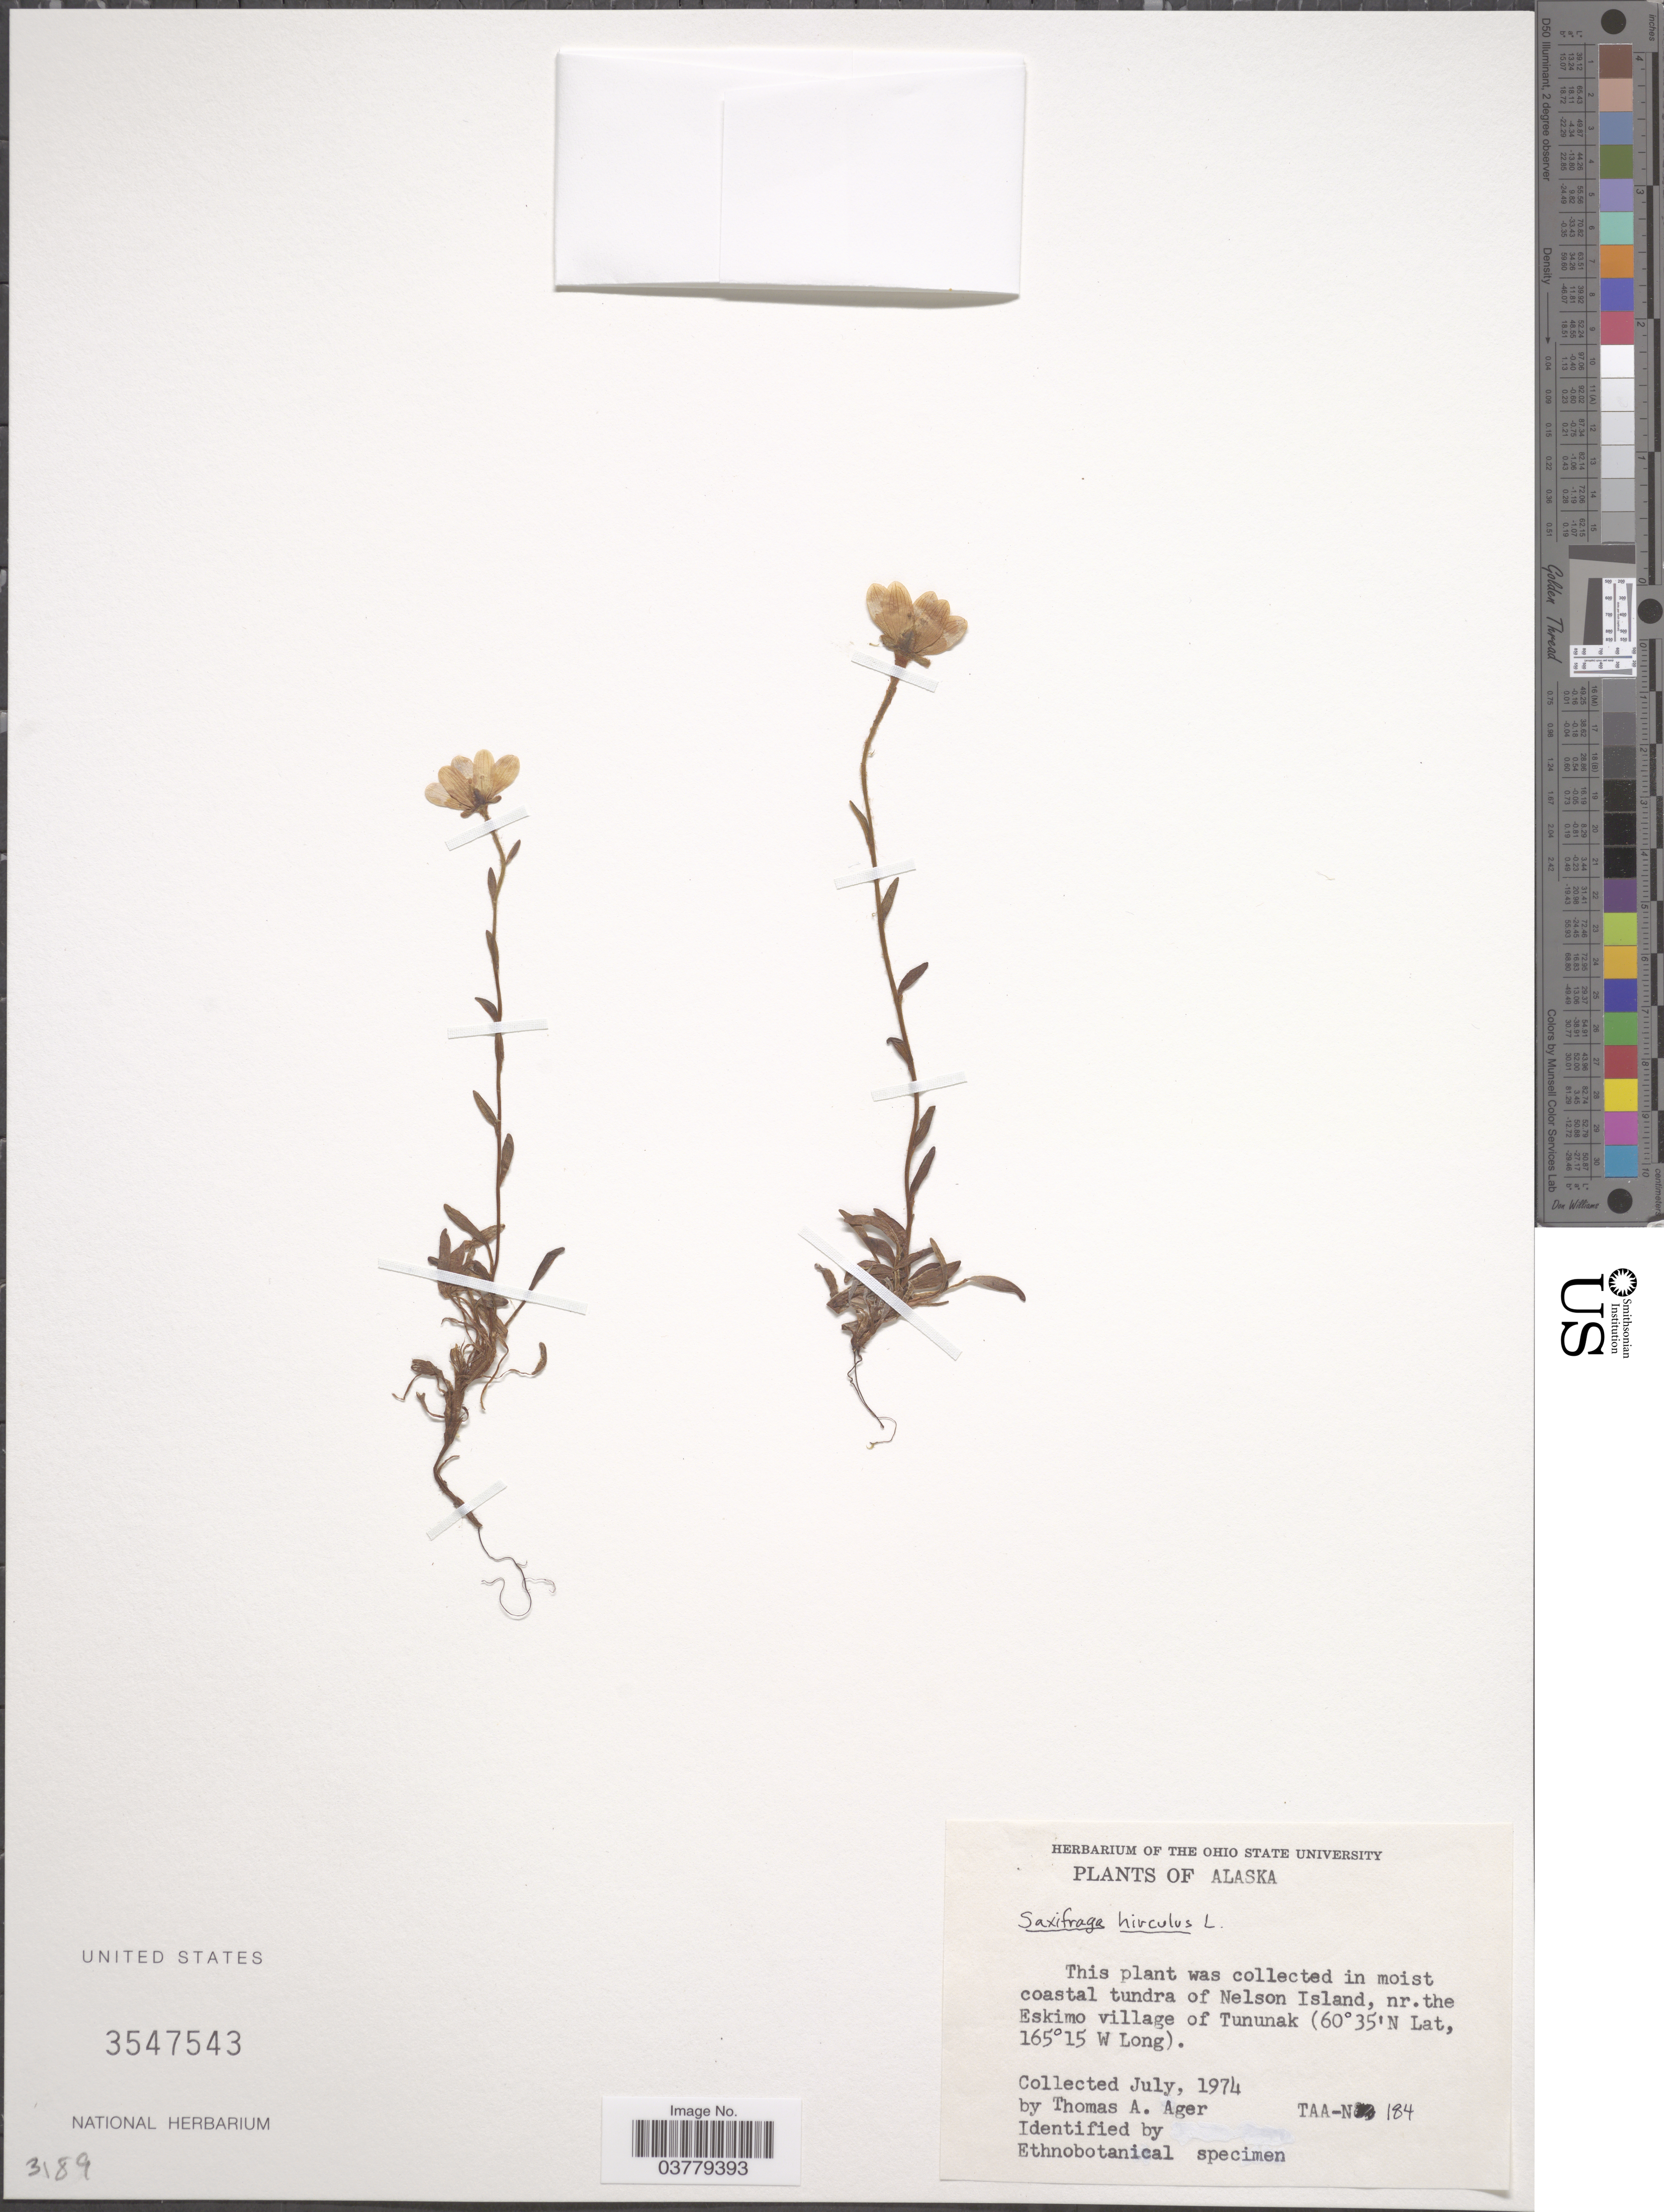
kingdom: Plantae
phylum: Tracheophyta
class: Magnoliopsida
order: Saxifragales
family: Saxifragaceae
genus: Saxifraga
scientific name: Saxifraga hirculus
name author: L.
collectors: T. A. Ager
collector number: TAA-N 184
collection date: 1974-07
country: United States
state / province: Alaska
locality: In moist coastal tundra of Nelson Island, nr. the Eskimo village of Tununak.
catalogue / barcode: US 3547543